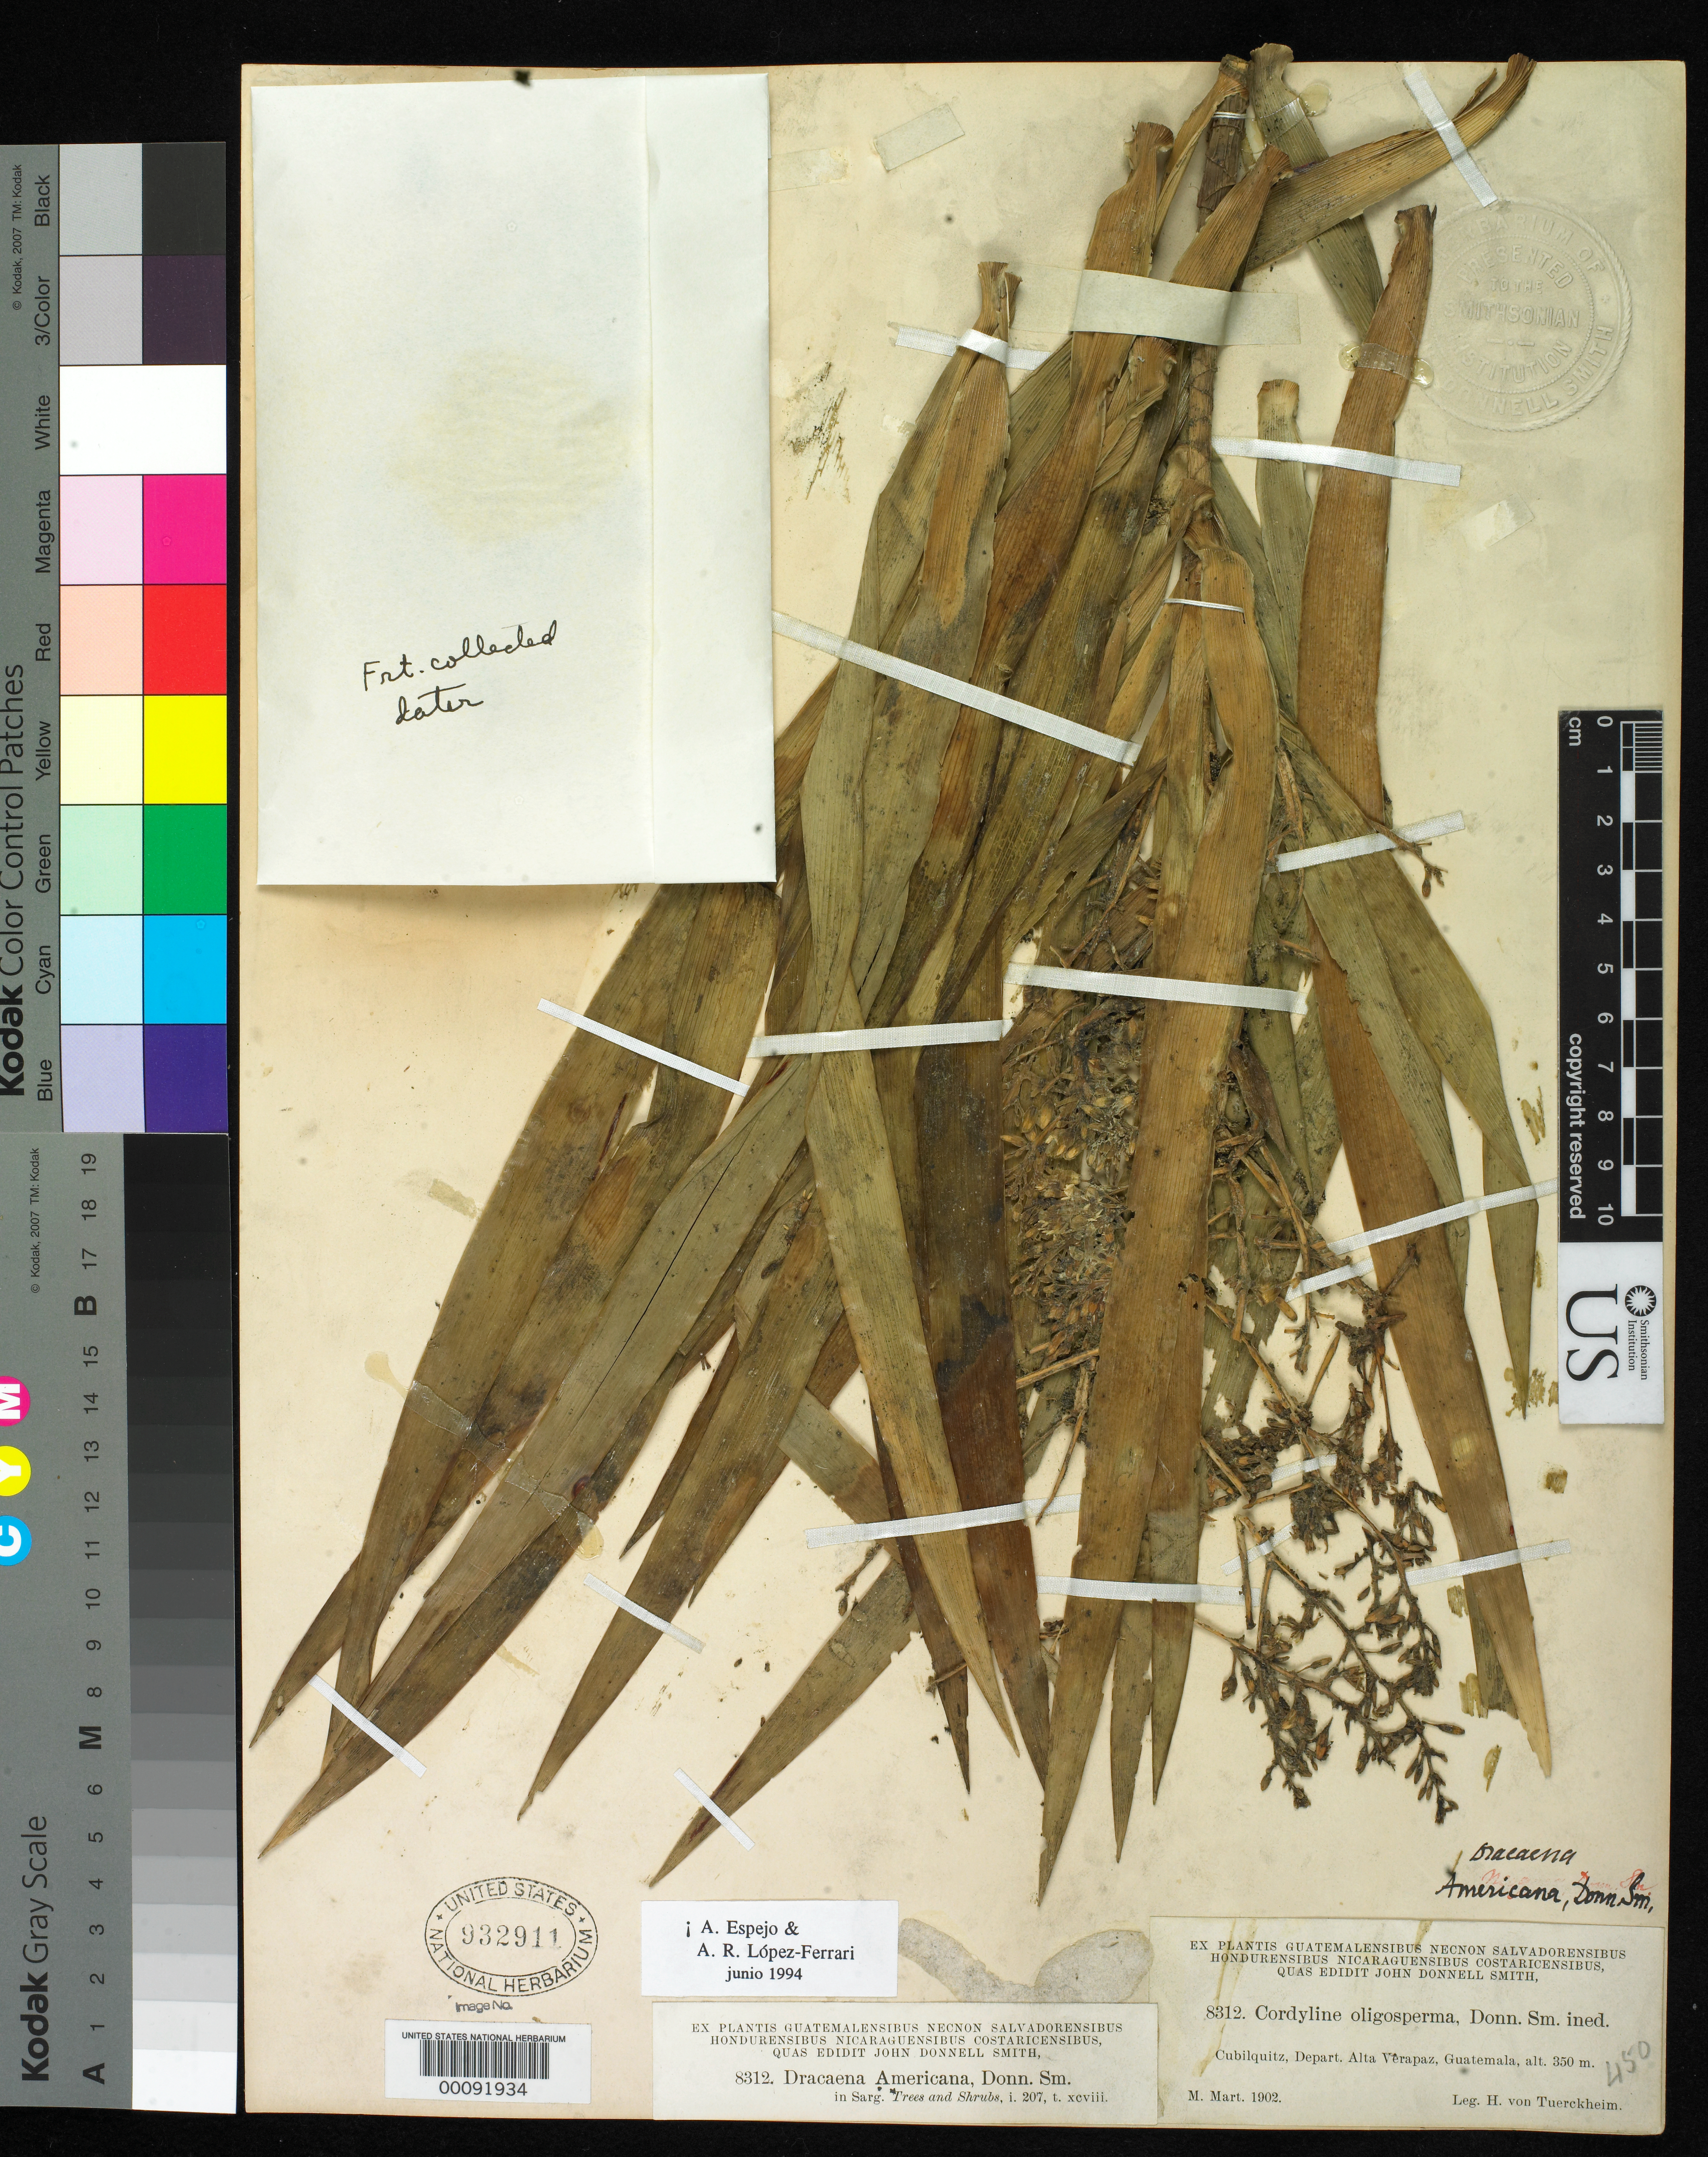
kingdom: Plantae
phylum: Tracheophyta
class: Liliopsida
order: Asparagales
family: Asparagaceae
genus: Dracaena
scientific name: Dracaena americana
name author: Donn. Sm. in Sarg.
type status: Isosyntype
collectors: H. von Türckheim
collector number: J.D.S. 8312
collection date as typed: Mar 1902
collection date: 1902-03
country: Guatemala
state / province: Alta Verapaz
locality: Forests of Hacienda Cubilquitz.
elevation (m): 350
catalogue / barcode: US 932911